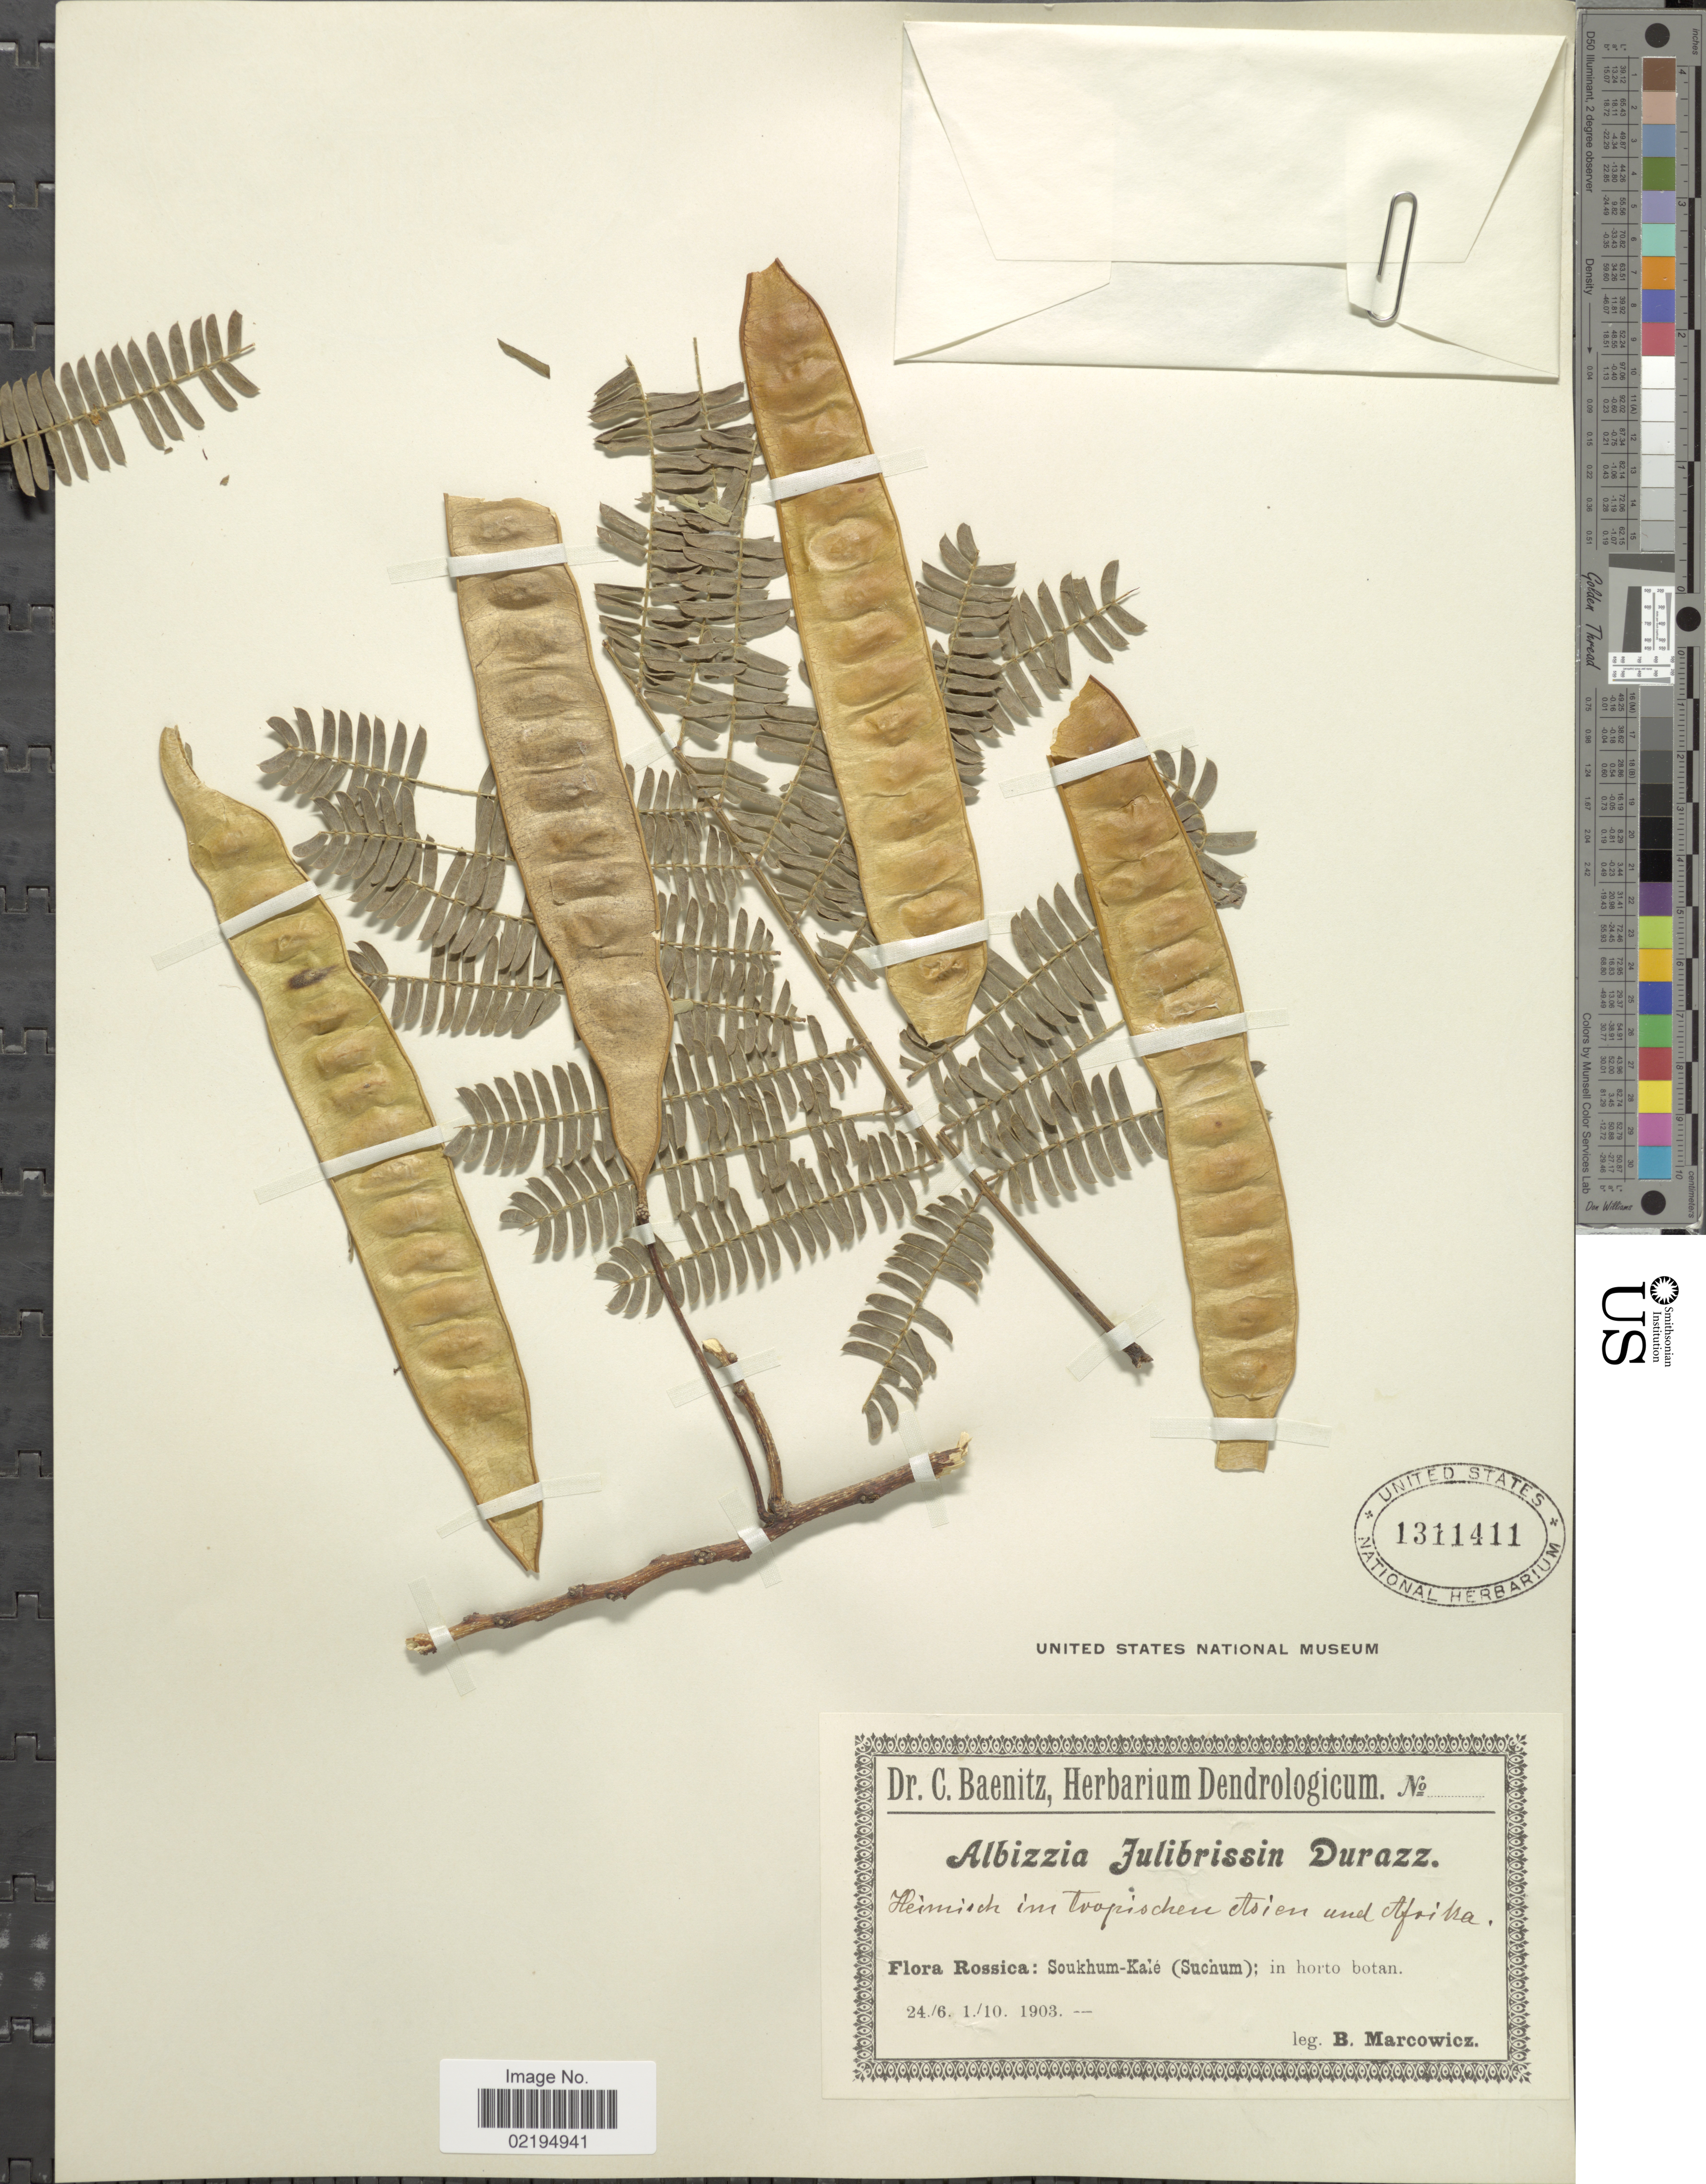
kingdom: Plantae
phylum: Tracheophyta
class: Magnoliopsida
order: Fabales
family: Fabaceae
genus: Albizia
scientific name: Albizia julibrissin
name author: Durazz.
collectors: B. Marcowicz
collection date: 1903-06-24/1903-10-01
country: Georgia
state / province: Abkhazia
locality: Flora Rossica: Soukhum-Kale (Suchum); in horto botan, Heimisch im Tropischen Hsien und Afrika.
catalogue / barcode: US 1311411